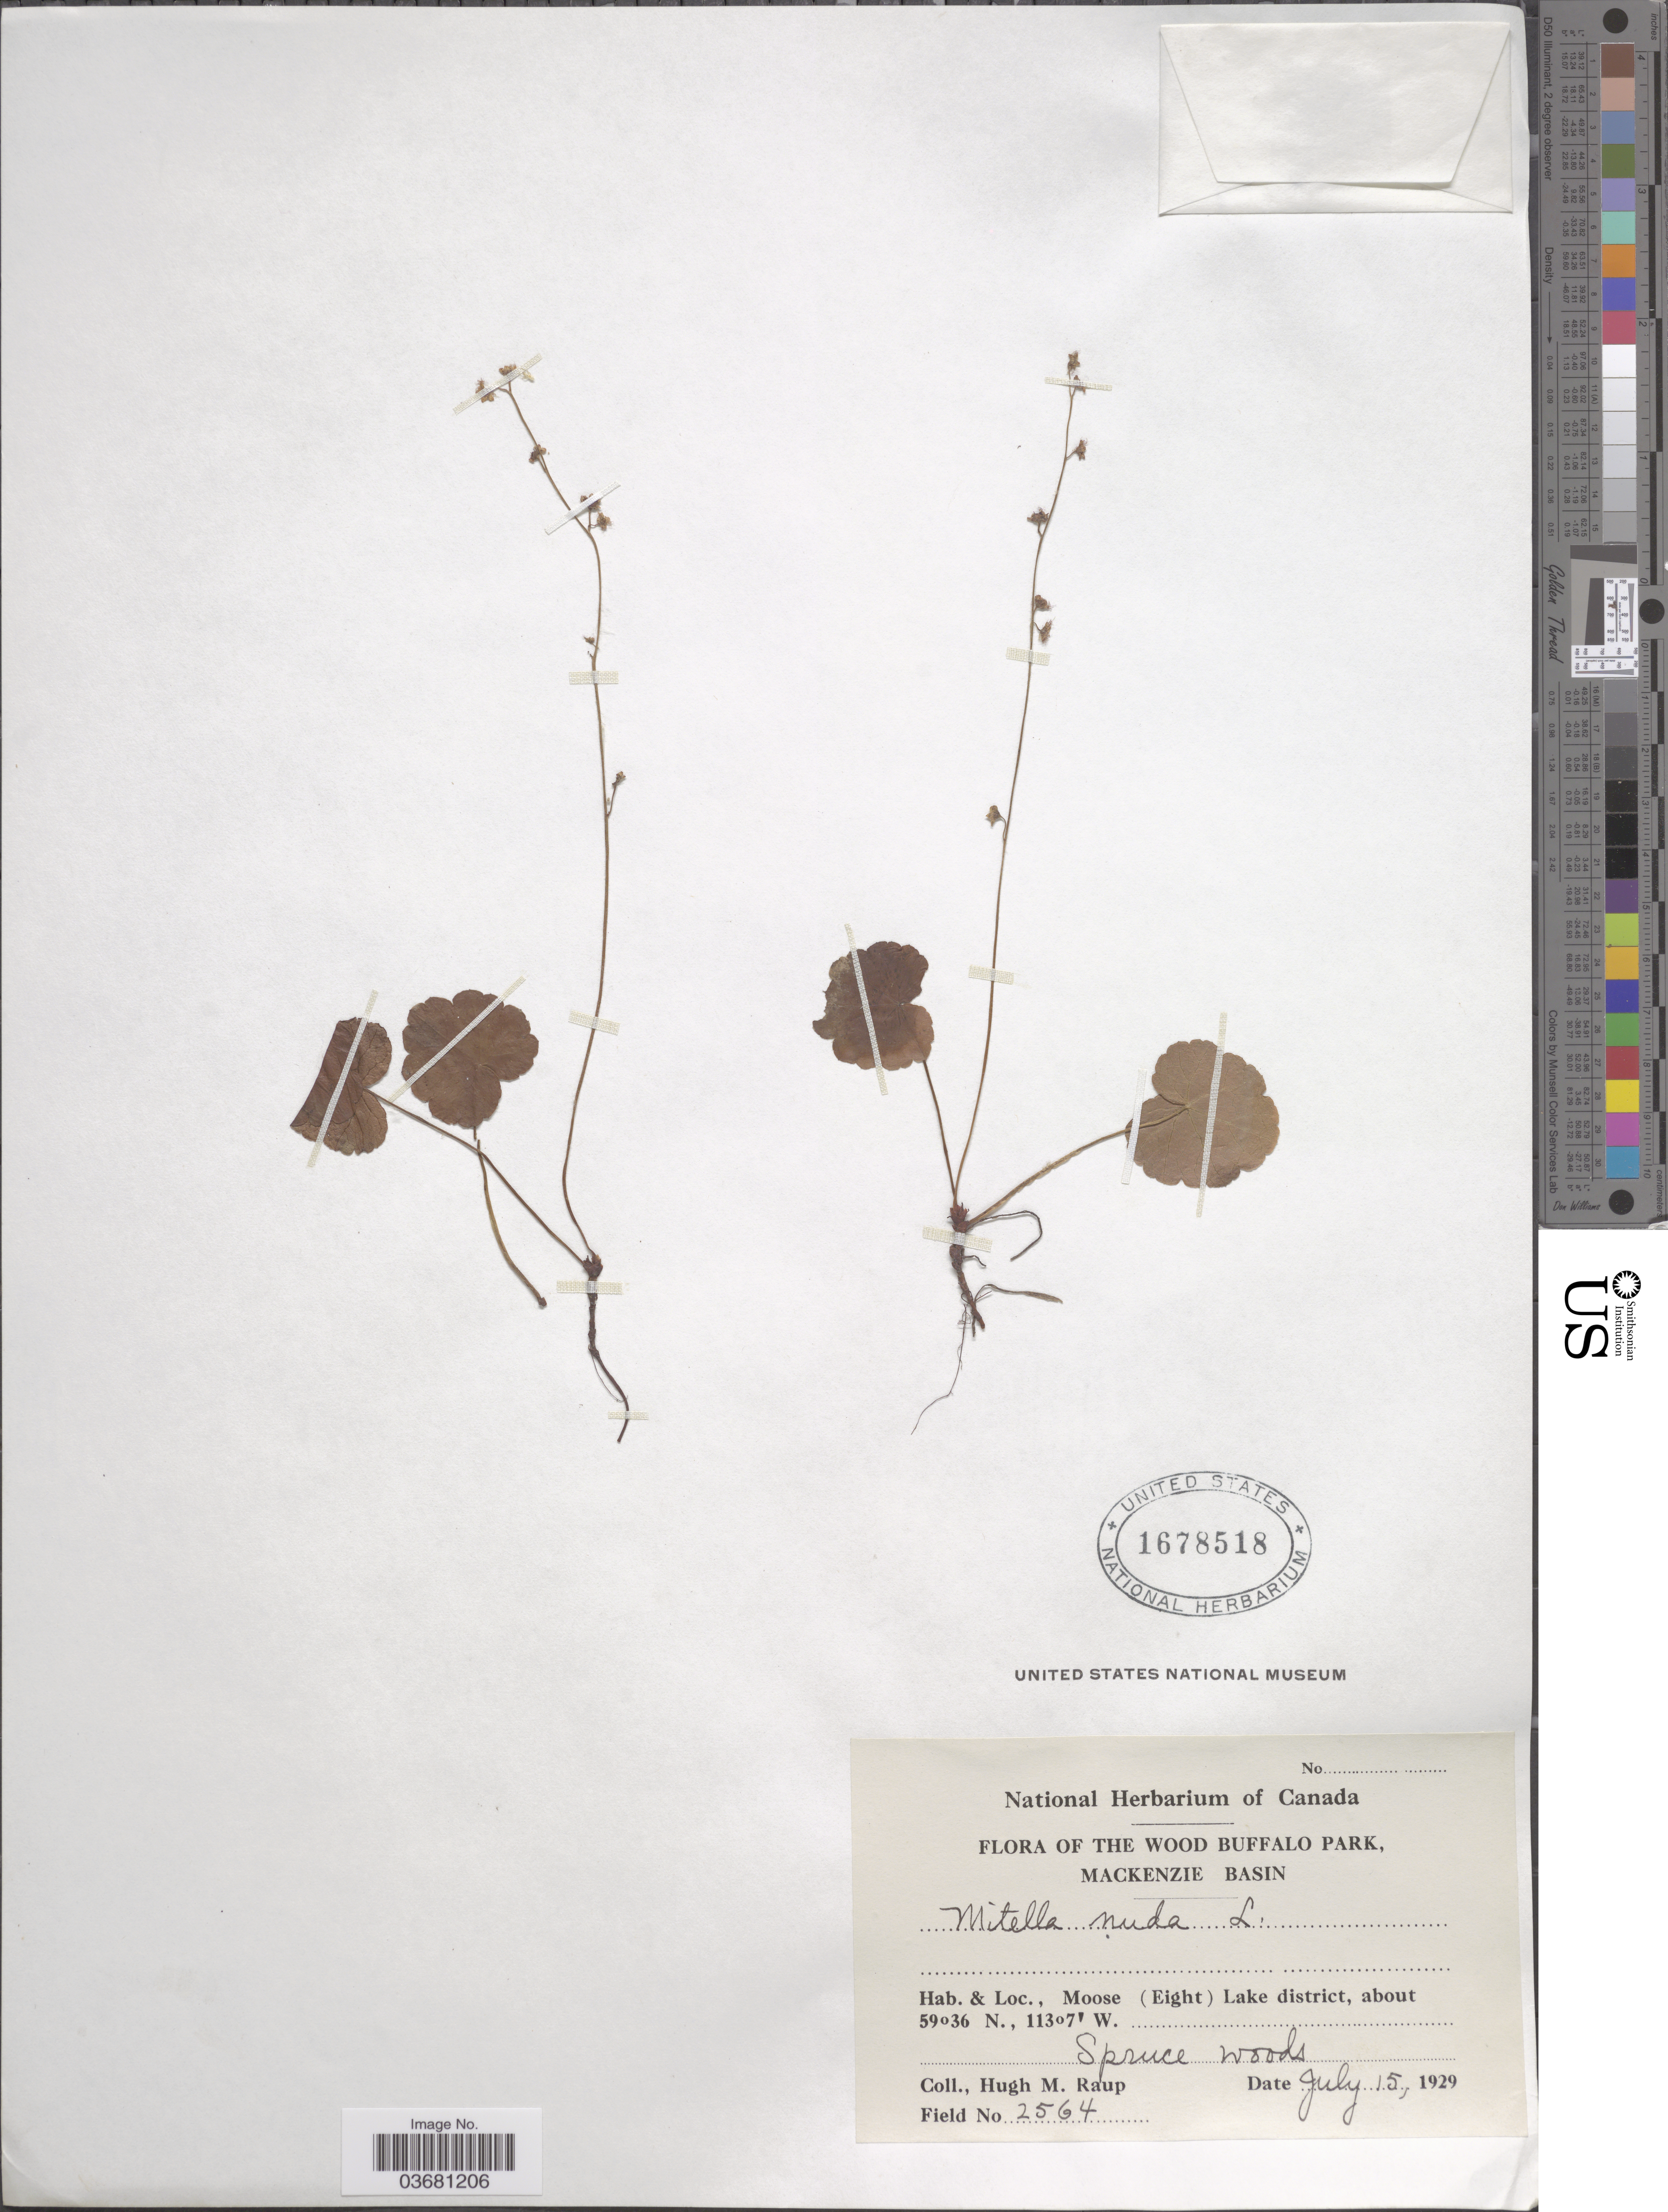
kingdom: Plantae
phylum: Tracheophyta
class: Magnoliopsida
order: Saxifragales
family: Saxifragaceae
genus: Mitella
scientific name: Mitella nuda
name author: L.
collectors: H. Raup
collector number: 2564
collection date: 1929-07-15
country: Canada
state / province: Northwest Territories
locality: The Wood Buffalo Park, Mackenzie Basin. Moose (Eight) Lake district, about Spruce woods.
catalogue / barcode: US 1678518